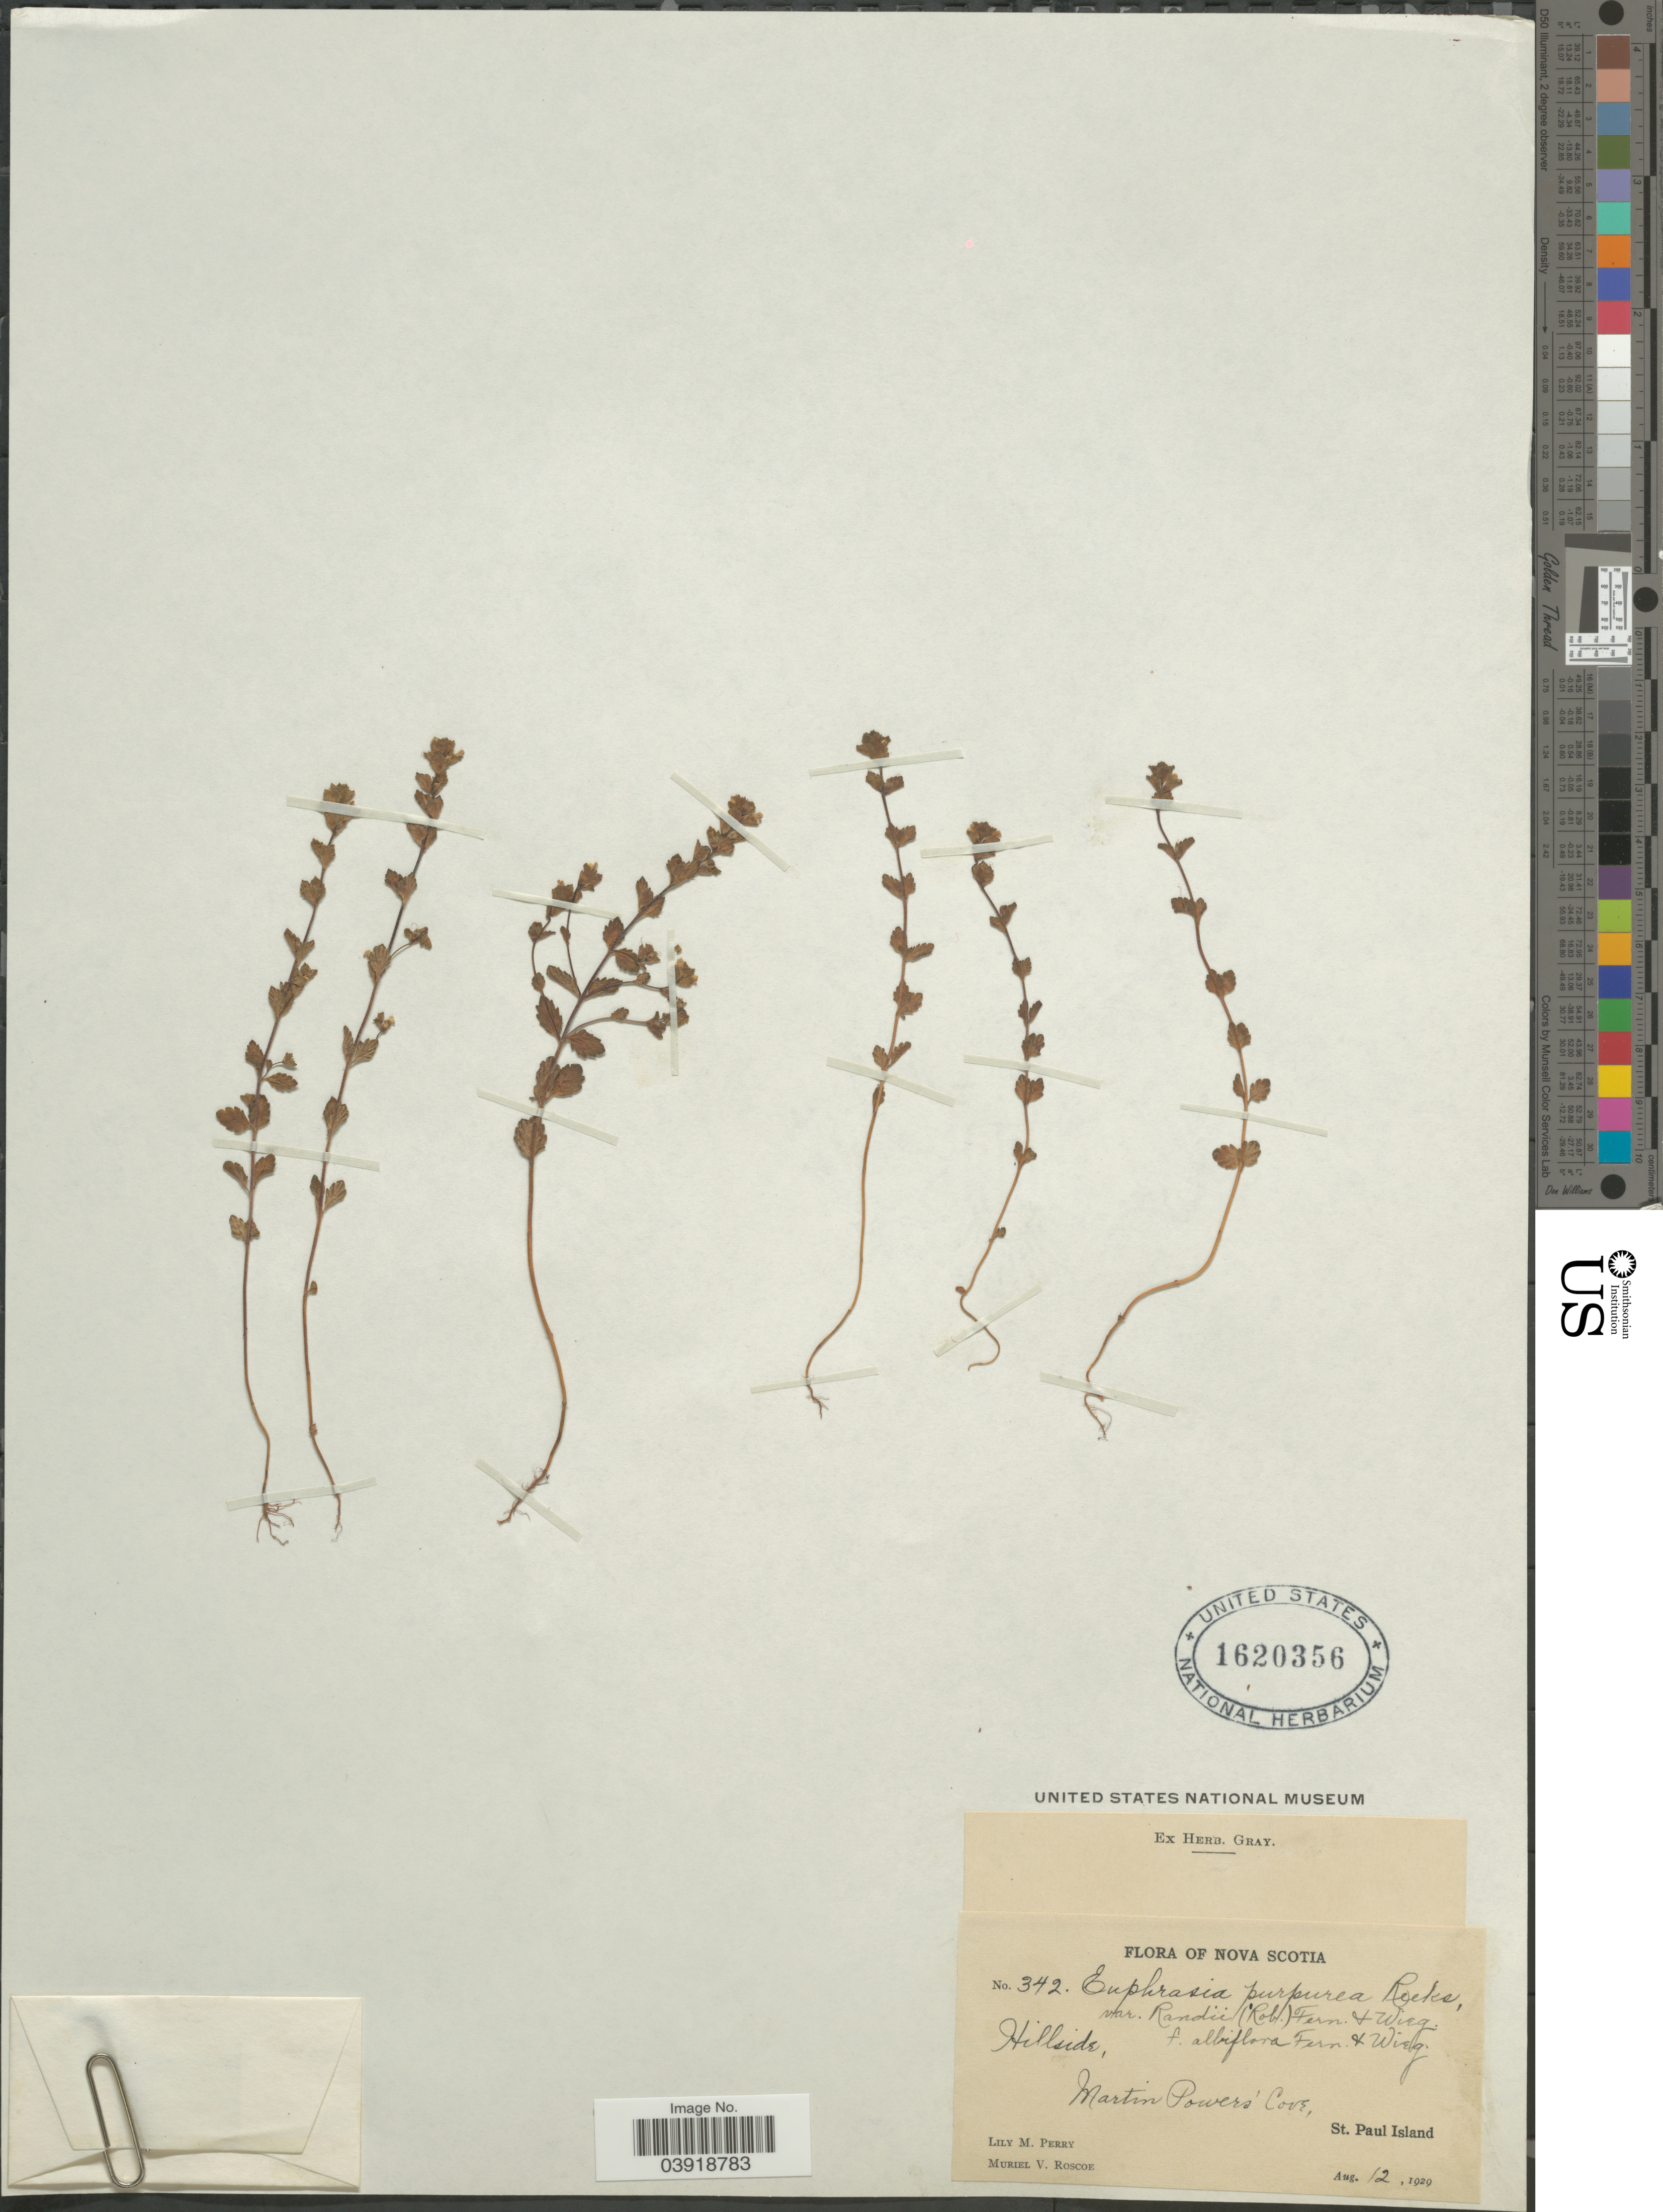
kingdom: Plantae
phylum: Tracheophyta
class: Magnoliopsida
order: Lamiales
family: Orobanchaceae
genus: Euphrasia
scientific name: Euphrasia purpurea var. randii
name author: (B.L. Rob.) Fernald & Wiegand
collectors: L. M. Perry & M. Roscoe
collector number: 342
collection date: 1929-08-12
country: Canada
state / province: Nova Scotia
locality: Hillside, Martin Power's Cove, St. Paul Island.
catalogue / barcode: US 1620356